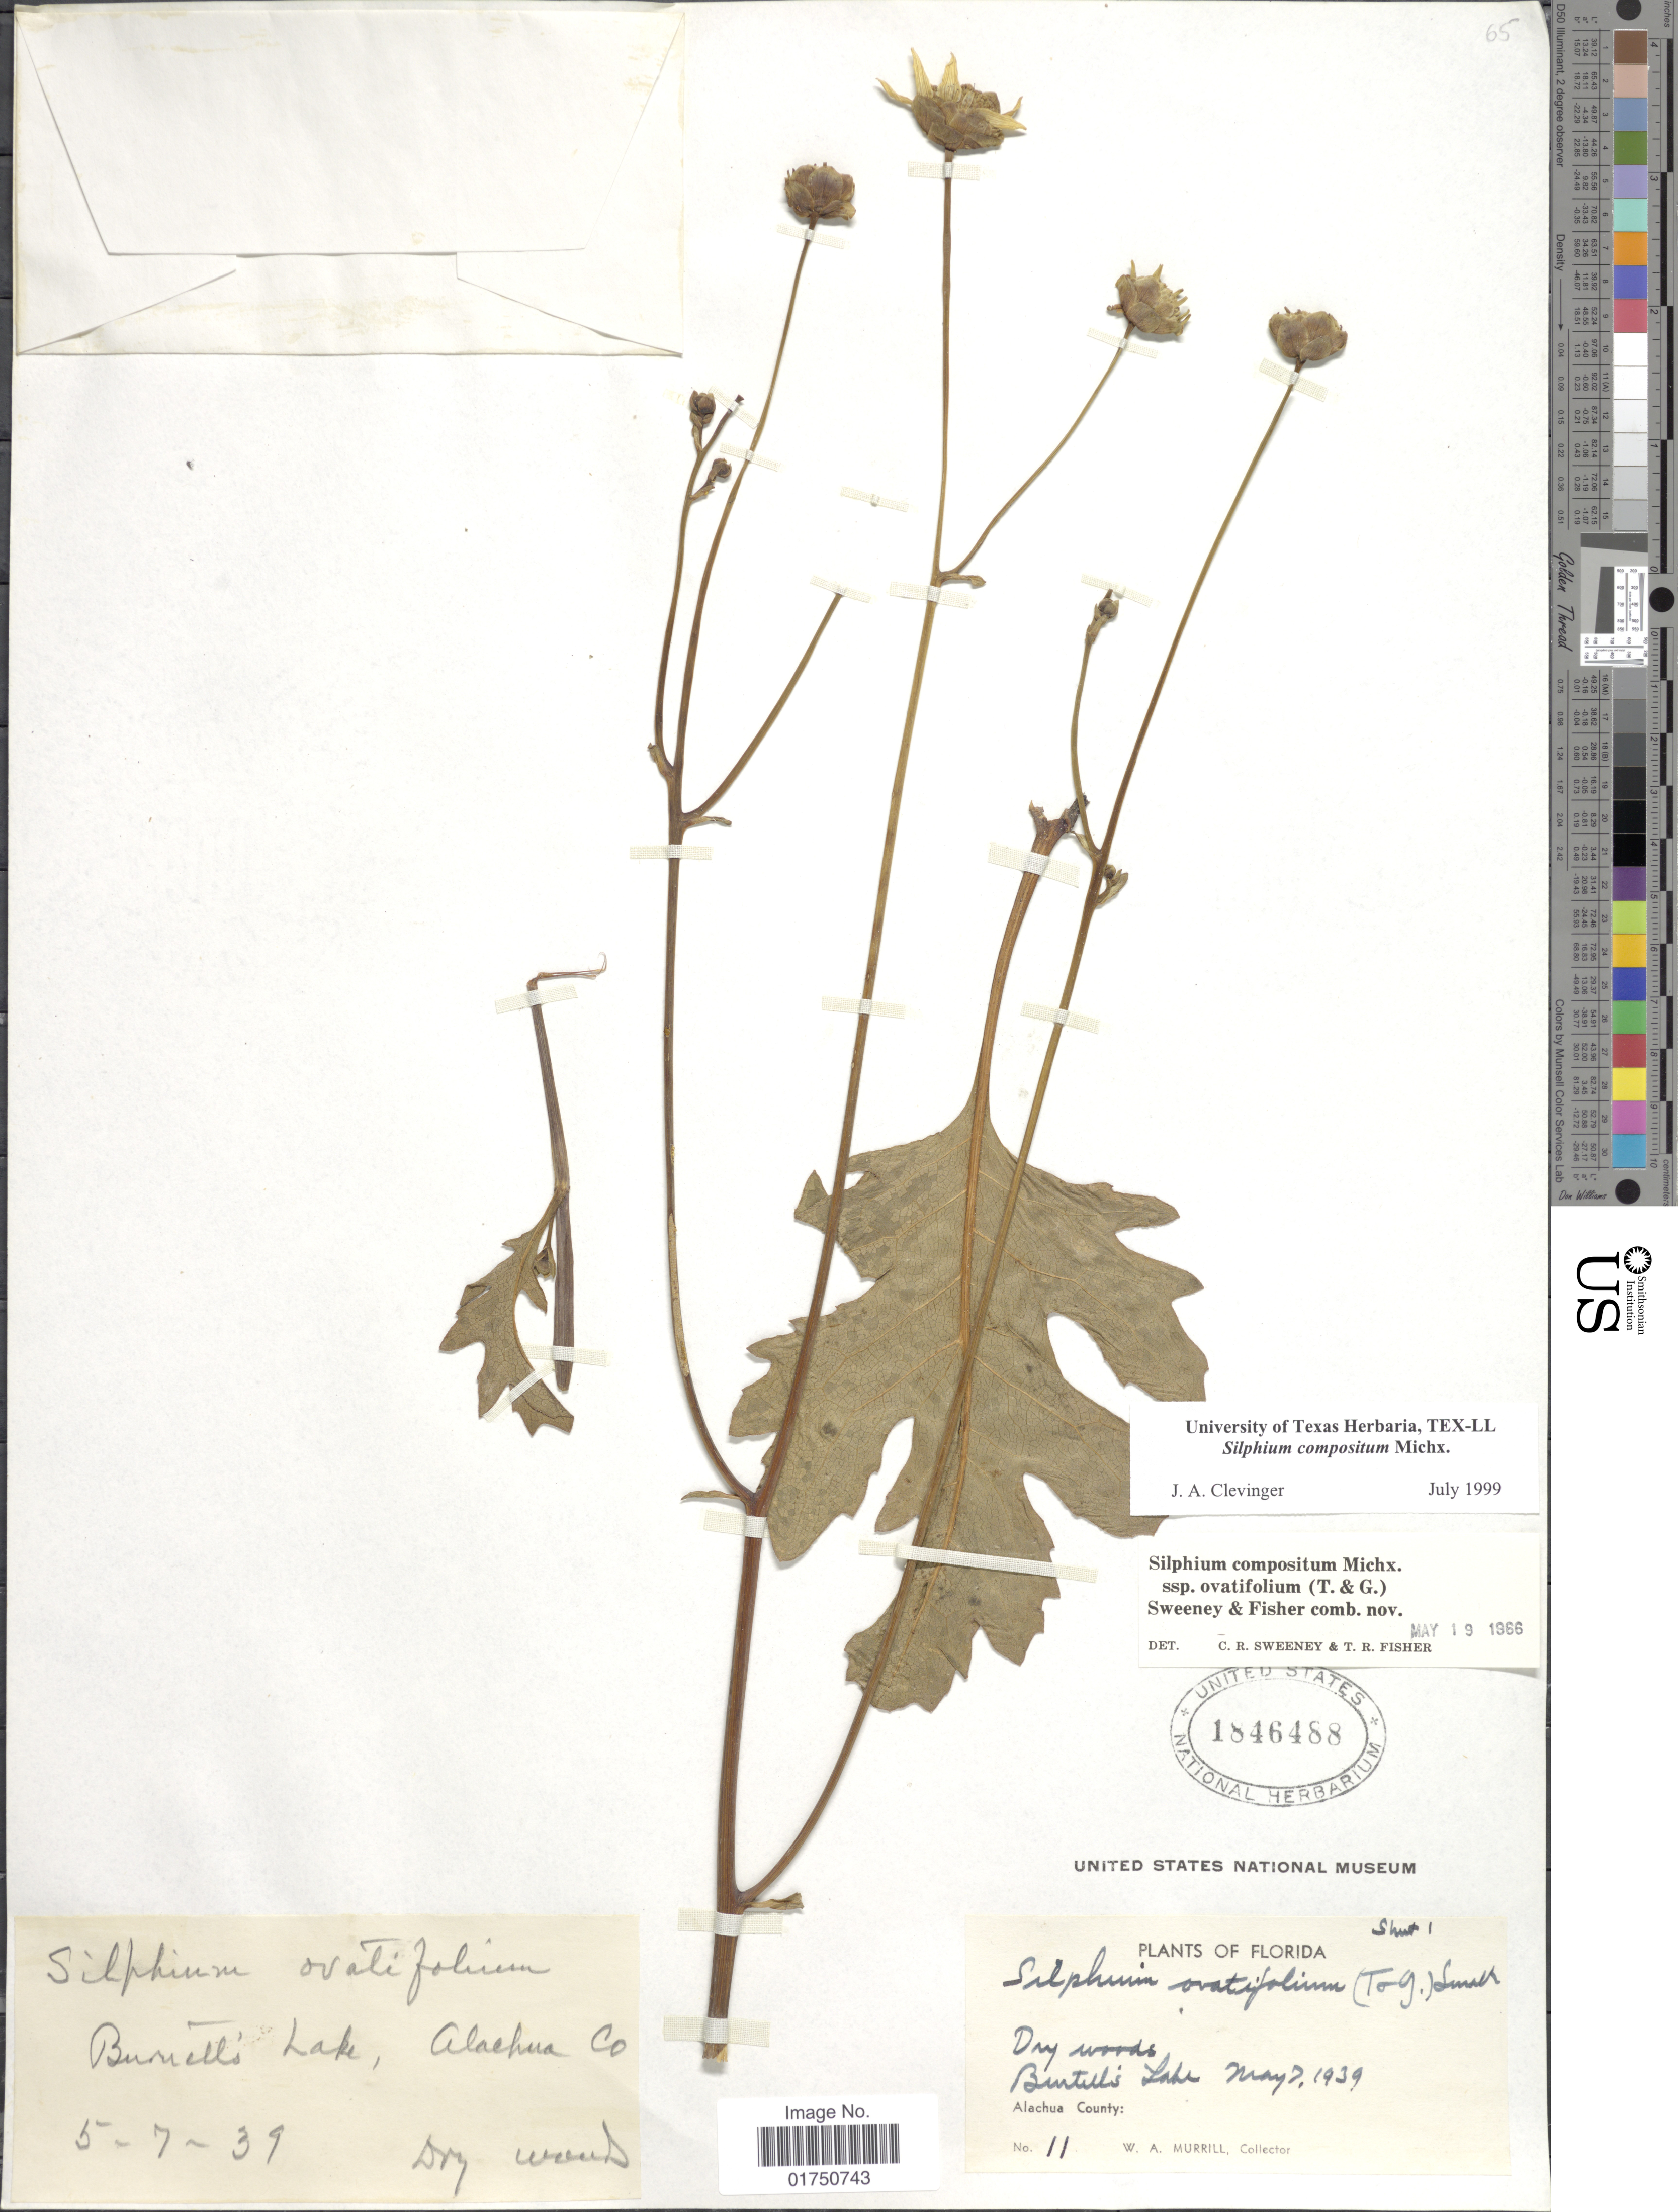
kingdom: Plantae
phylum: Tracheophyta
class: Magnoliopsida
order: Asterales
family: Asteraceae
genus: Silphium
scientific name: Silphium compositum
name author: Michx.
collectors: W. A. Murrill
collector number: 11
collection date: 1939-05-07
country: United States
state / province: Florida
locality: Burtell's Lake. Alachua County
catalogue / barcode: US 1846488